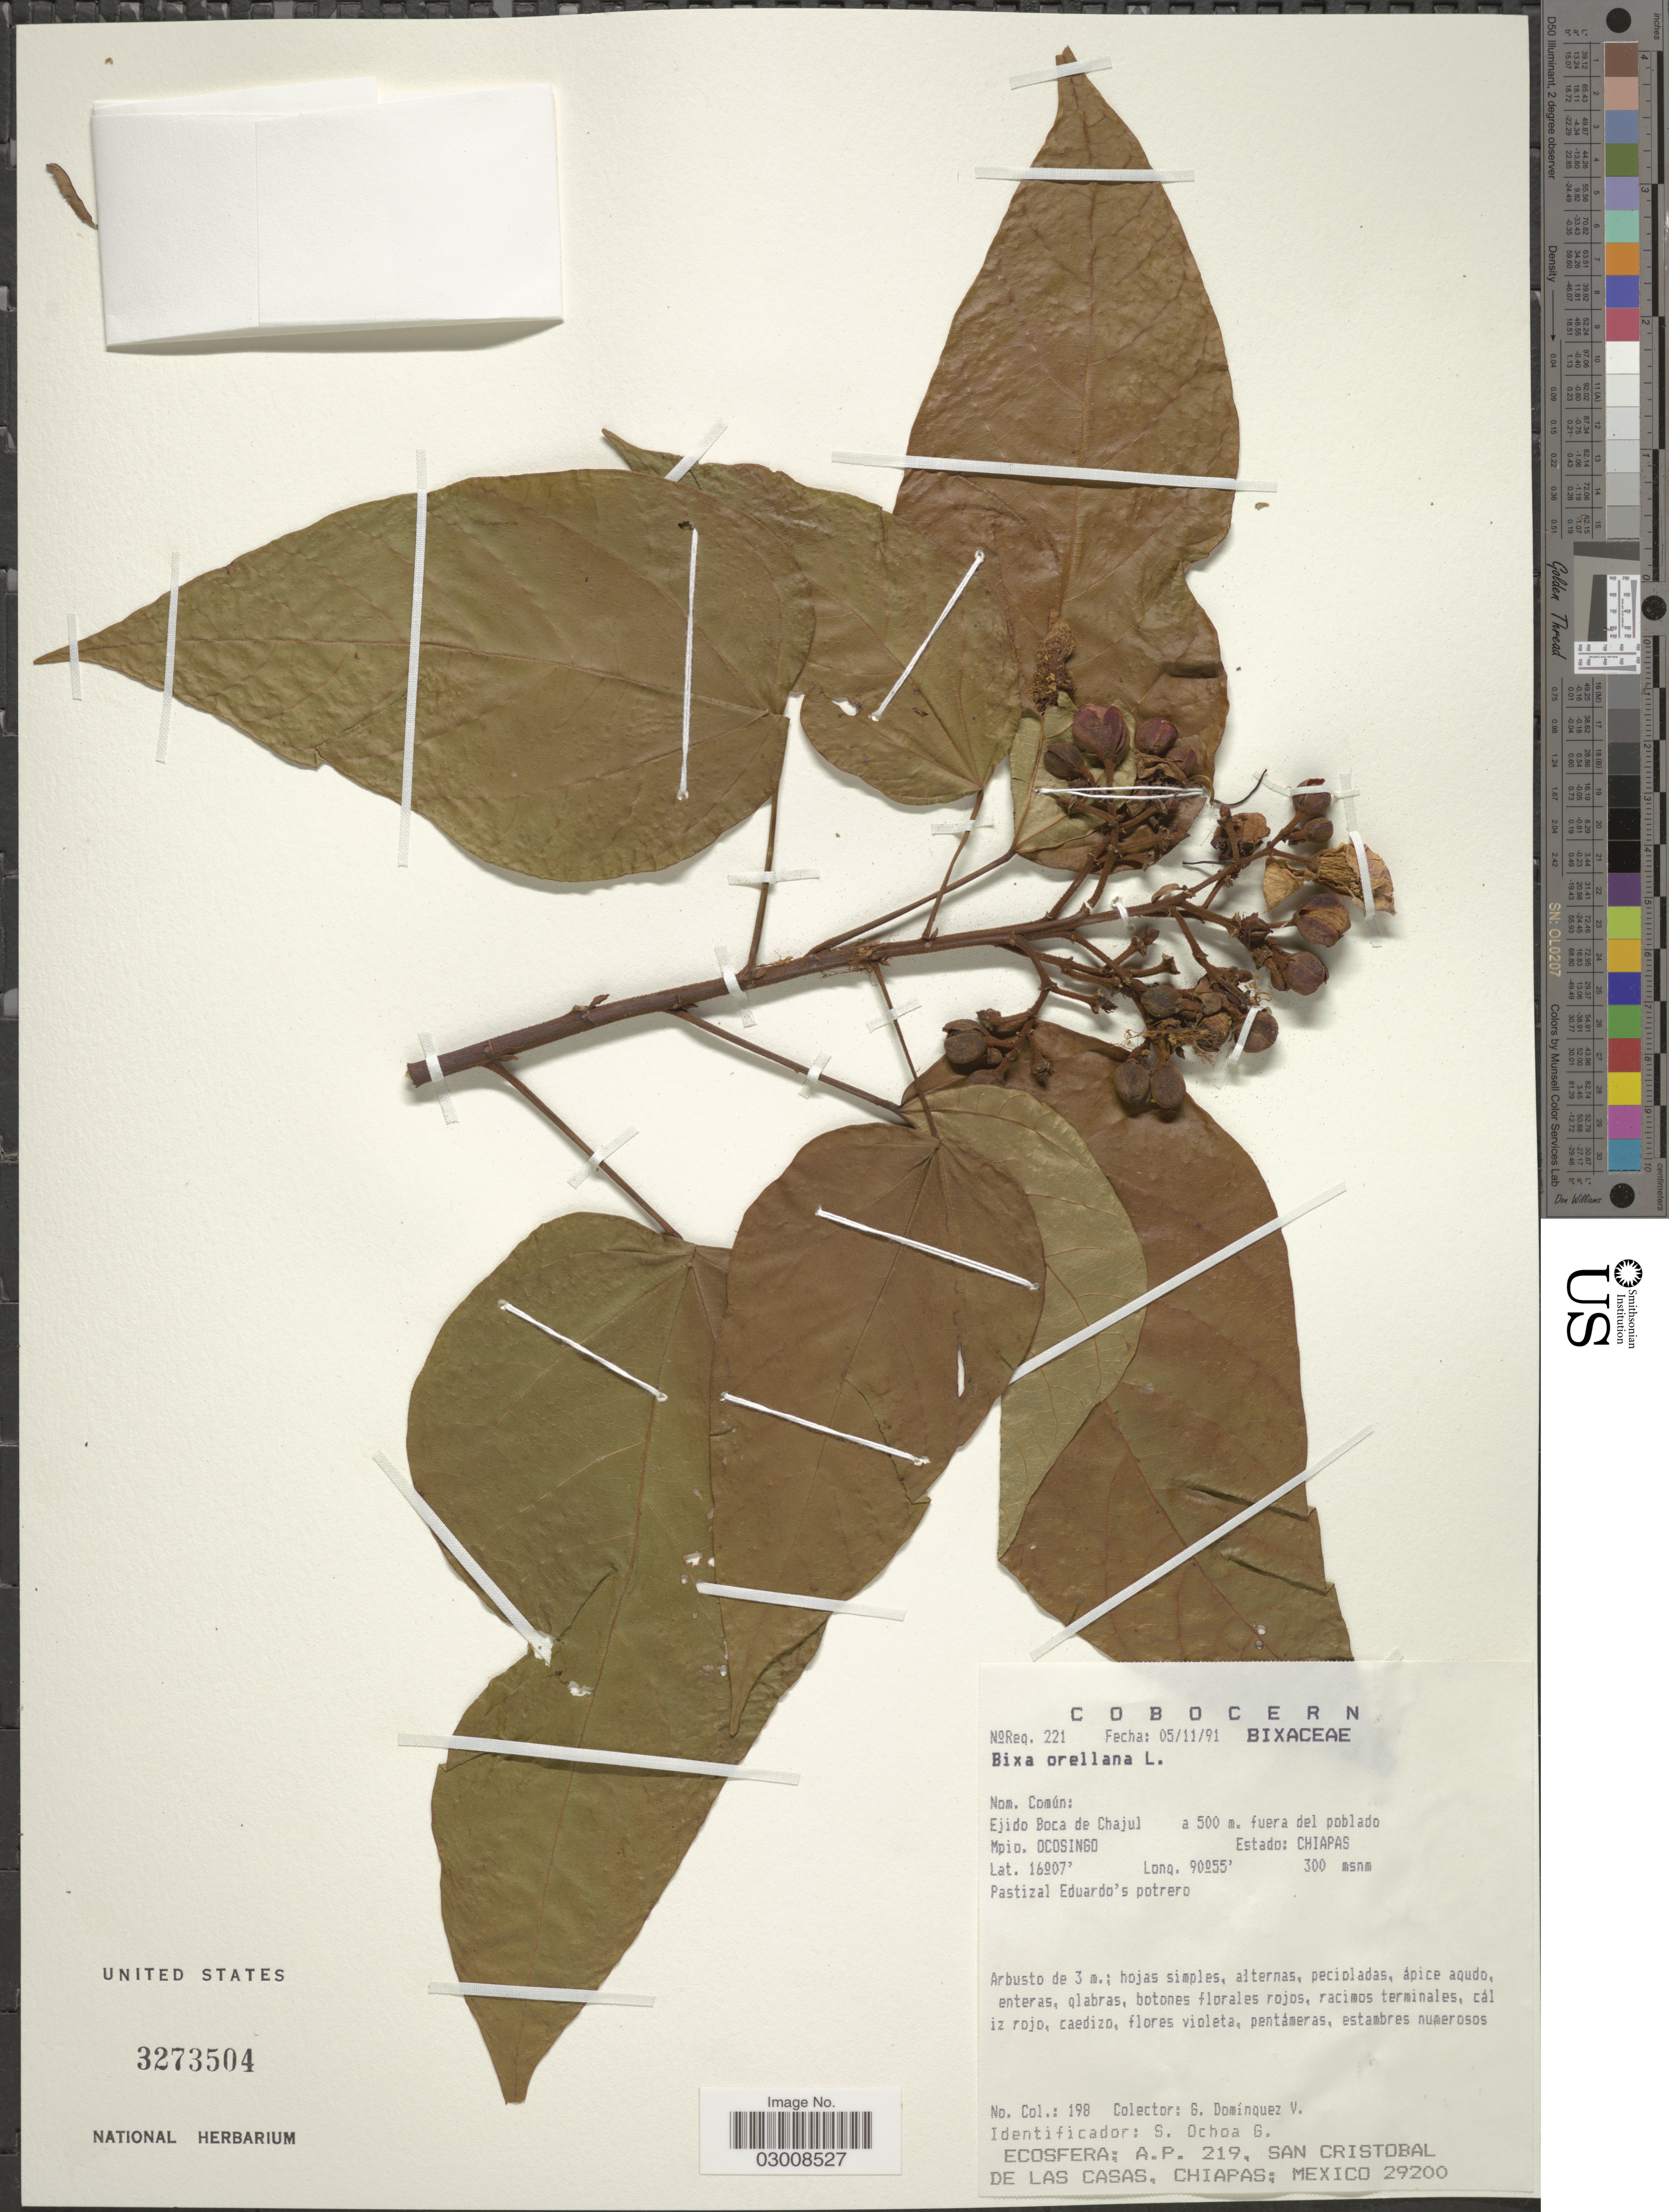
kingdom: Plantae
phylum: Tracheophyta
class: Magnoliopsida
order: Malvales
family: Bixaceae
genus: Bixa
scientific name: Bixa orellana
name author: L.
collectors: G. Dominquez V.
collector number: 198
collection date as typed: Transcribed d/m/y: 5/11/91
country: Mexico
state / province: Chiapas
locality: Ejido Boca de Chajul, Mpio. Ocosingo.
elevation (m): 300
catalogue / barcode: US 3273504